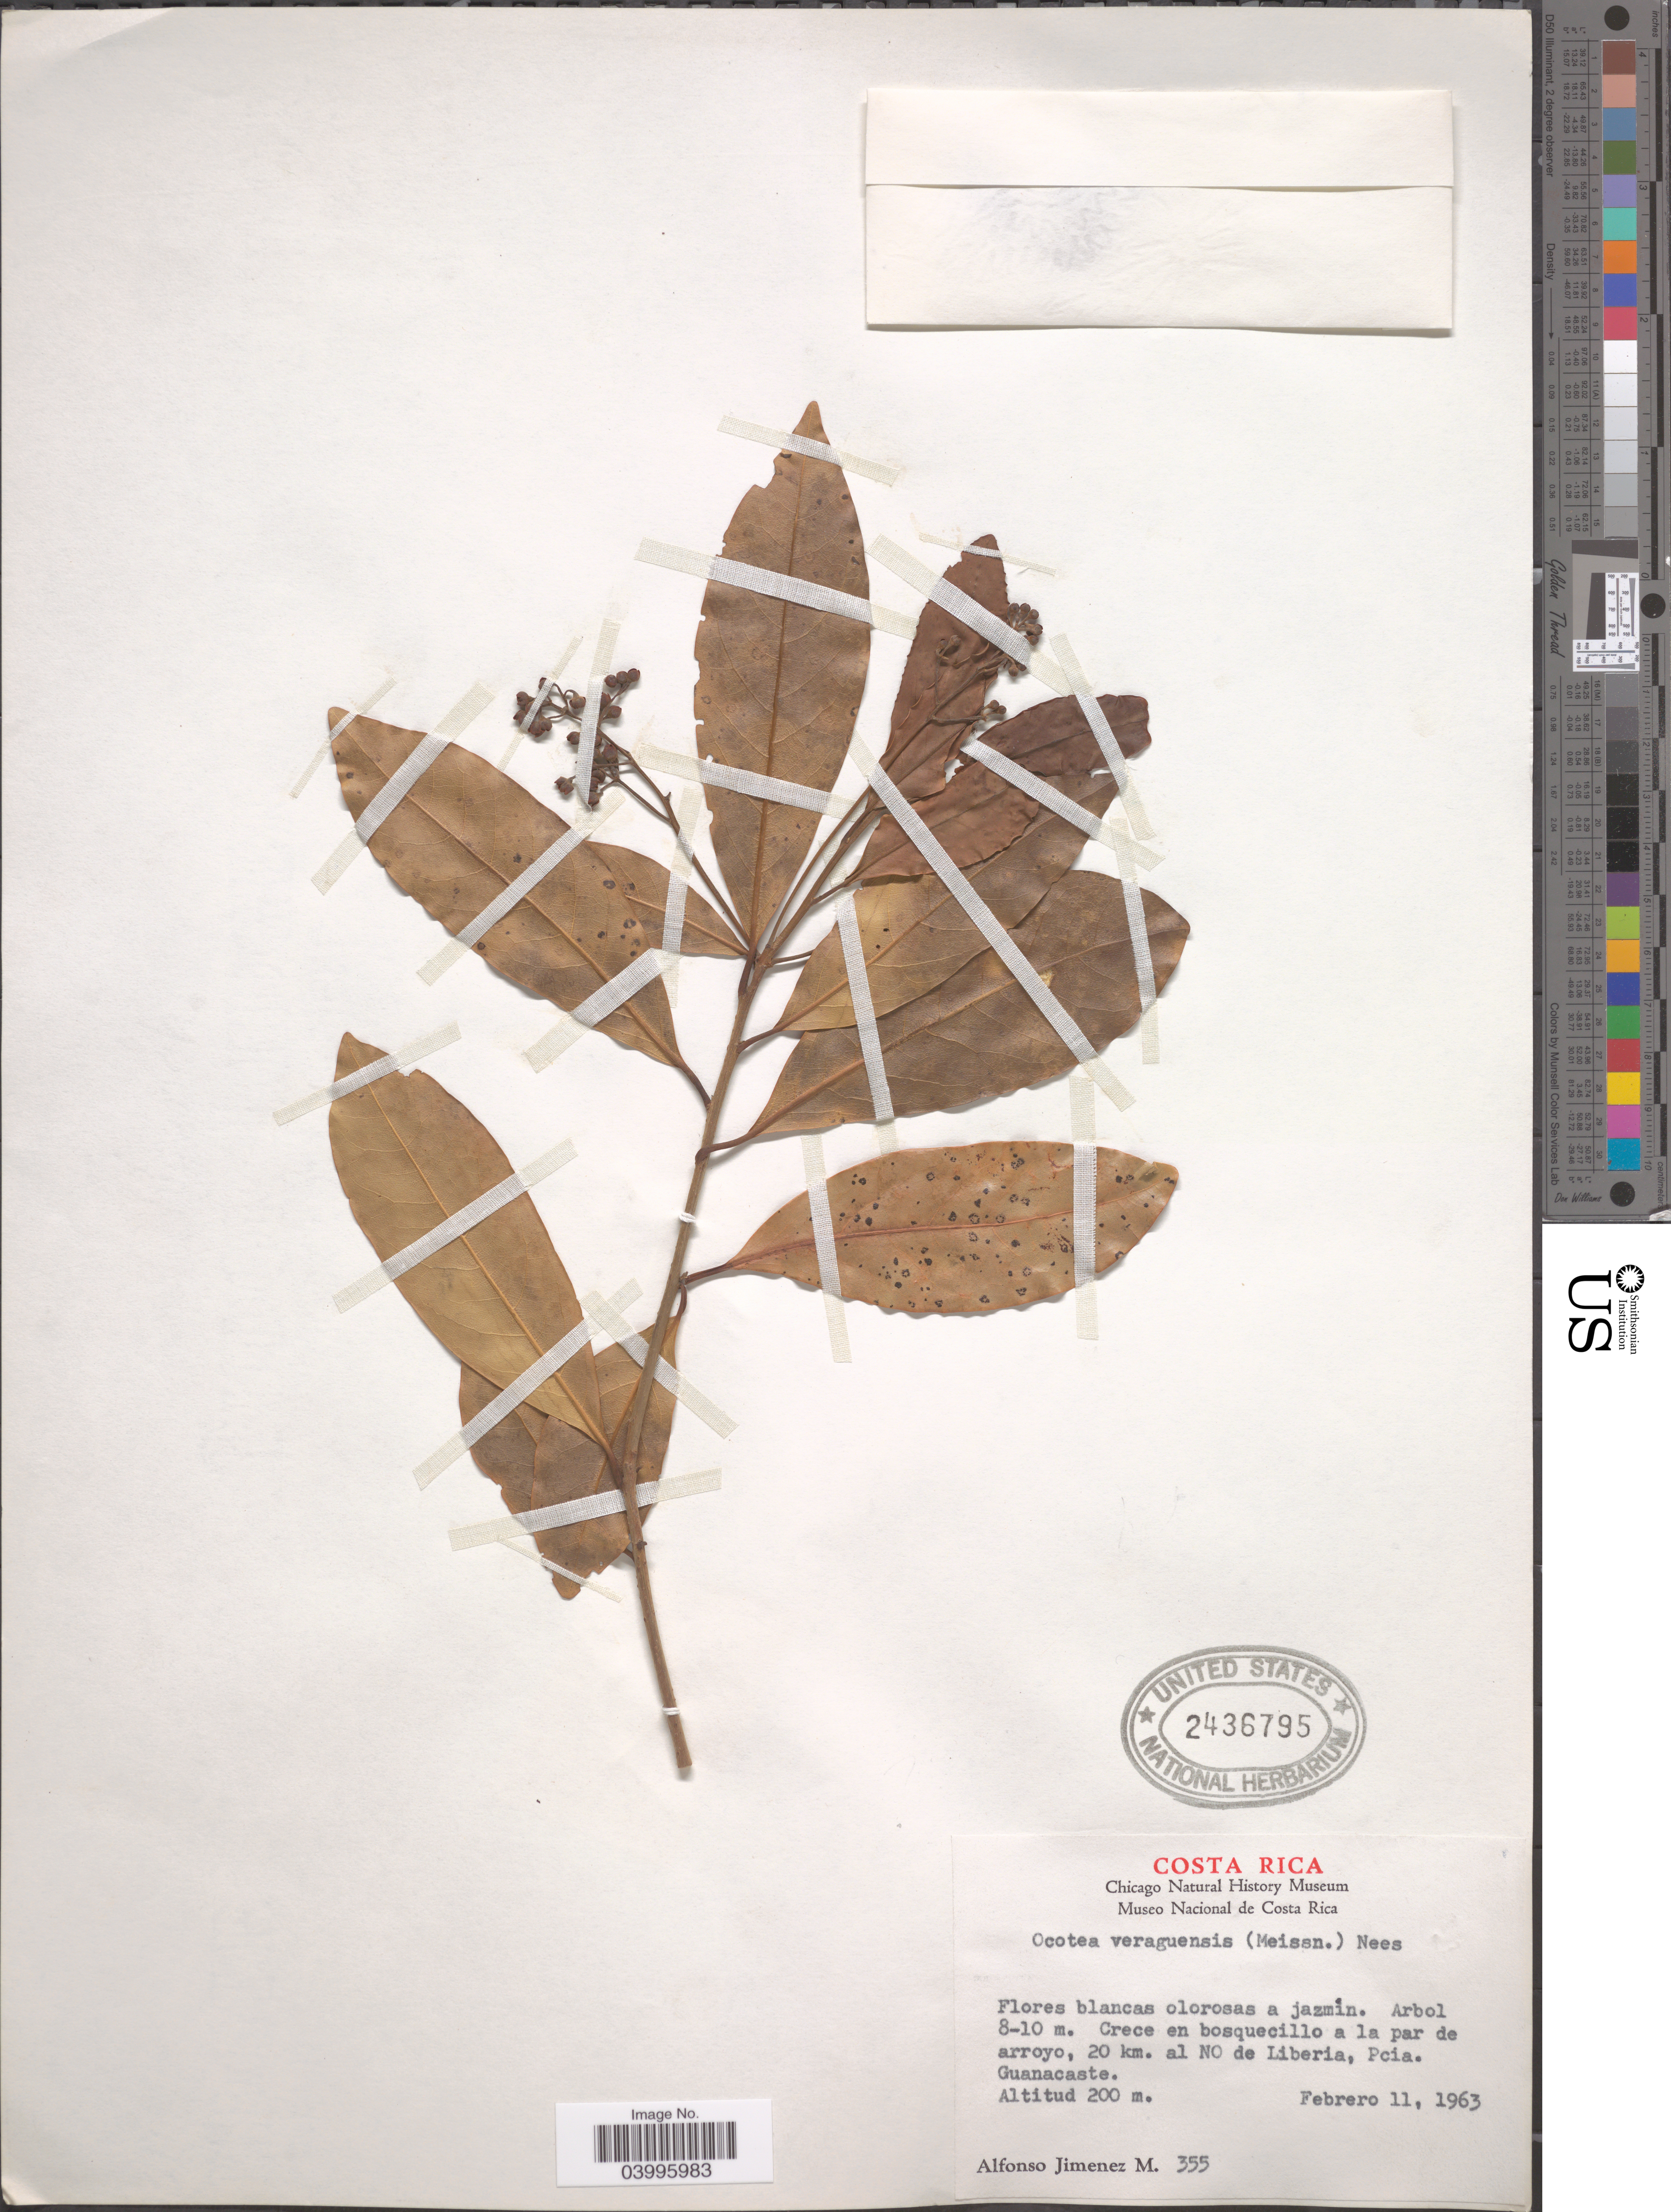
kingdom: Plantae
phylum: Tracheophyta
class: Magnoliopsida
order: Laurales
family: Lauraceae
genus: Ocotea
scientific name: Ocotea veraguensis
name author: (Meisn.) Mez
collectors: A. Jimenez M.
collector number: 355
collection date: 1963-02-11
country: Costa Rica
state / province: Guanacaste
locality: Crece en bosquecillo a la par de arroyo, 20 km. al NO de Liberia, Pcia. Guanacaste.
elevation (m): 200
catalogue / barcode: US 2436795